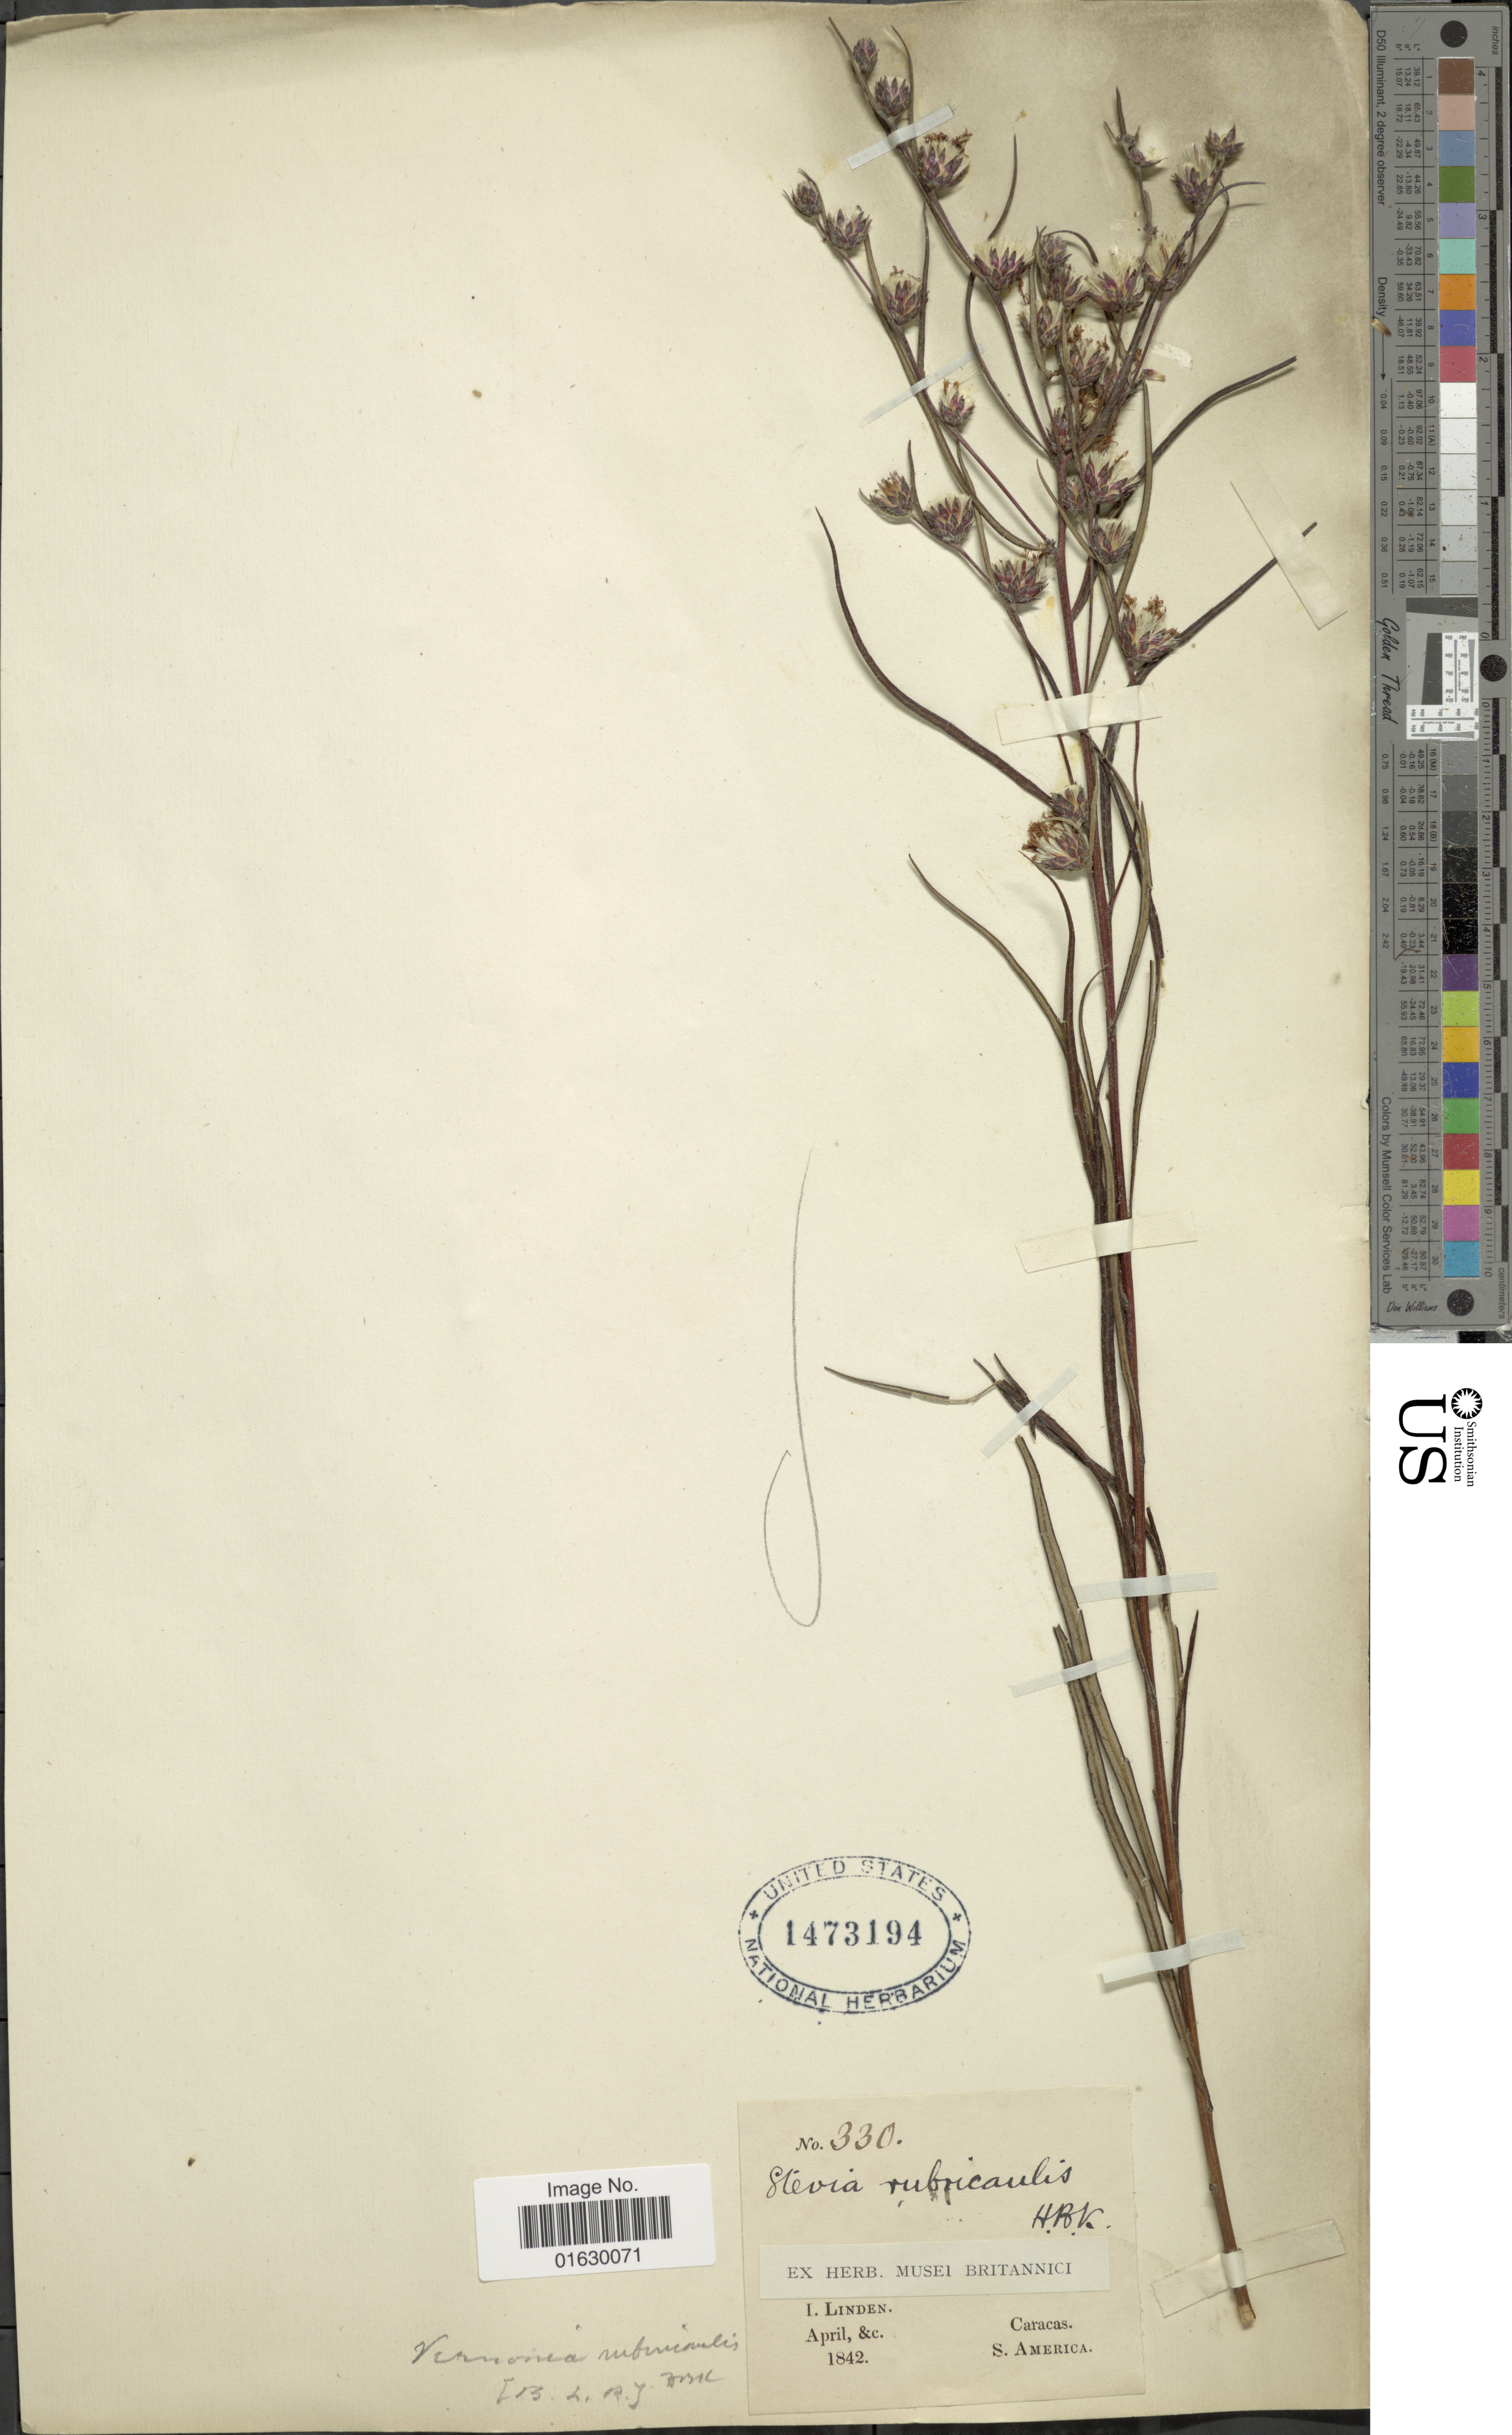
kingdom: Plantae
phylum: Tracheophyta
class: Magnoliopsida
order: Asterales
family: Asteraceae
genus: Lessingianthus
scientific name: Lessingianthus rubricaulis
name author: (Humb. & Bonpl.) H. Rob.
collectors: I. Linden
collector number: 330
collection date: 1842-04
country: Venezuela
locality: Caracas, S. America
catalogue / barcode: US 1473194